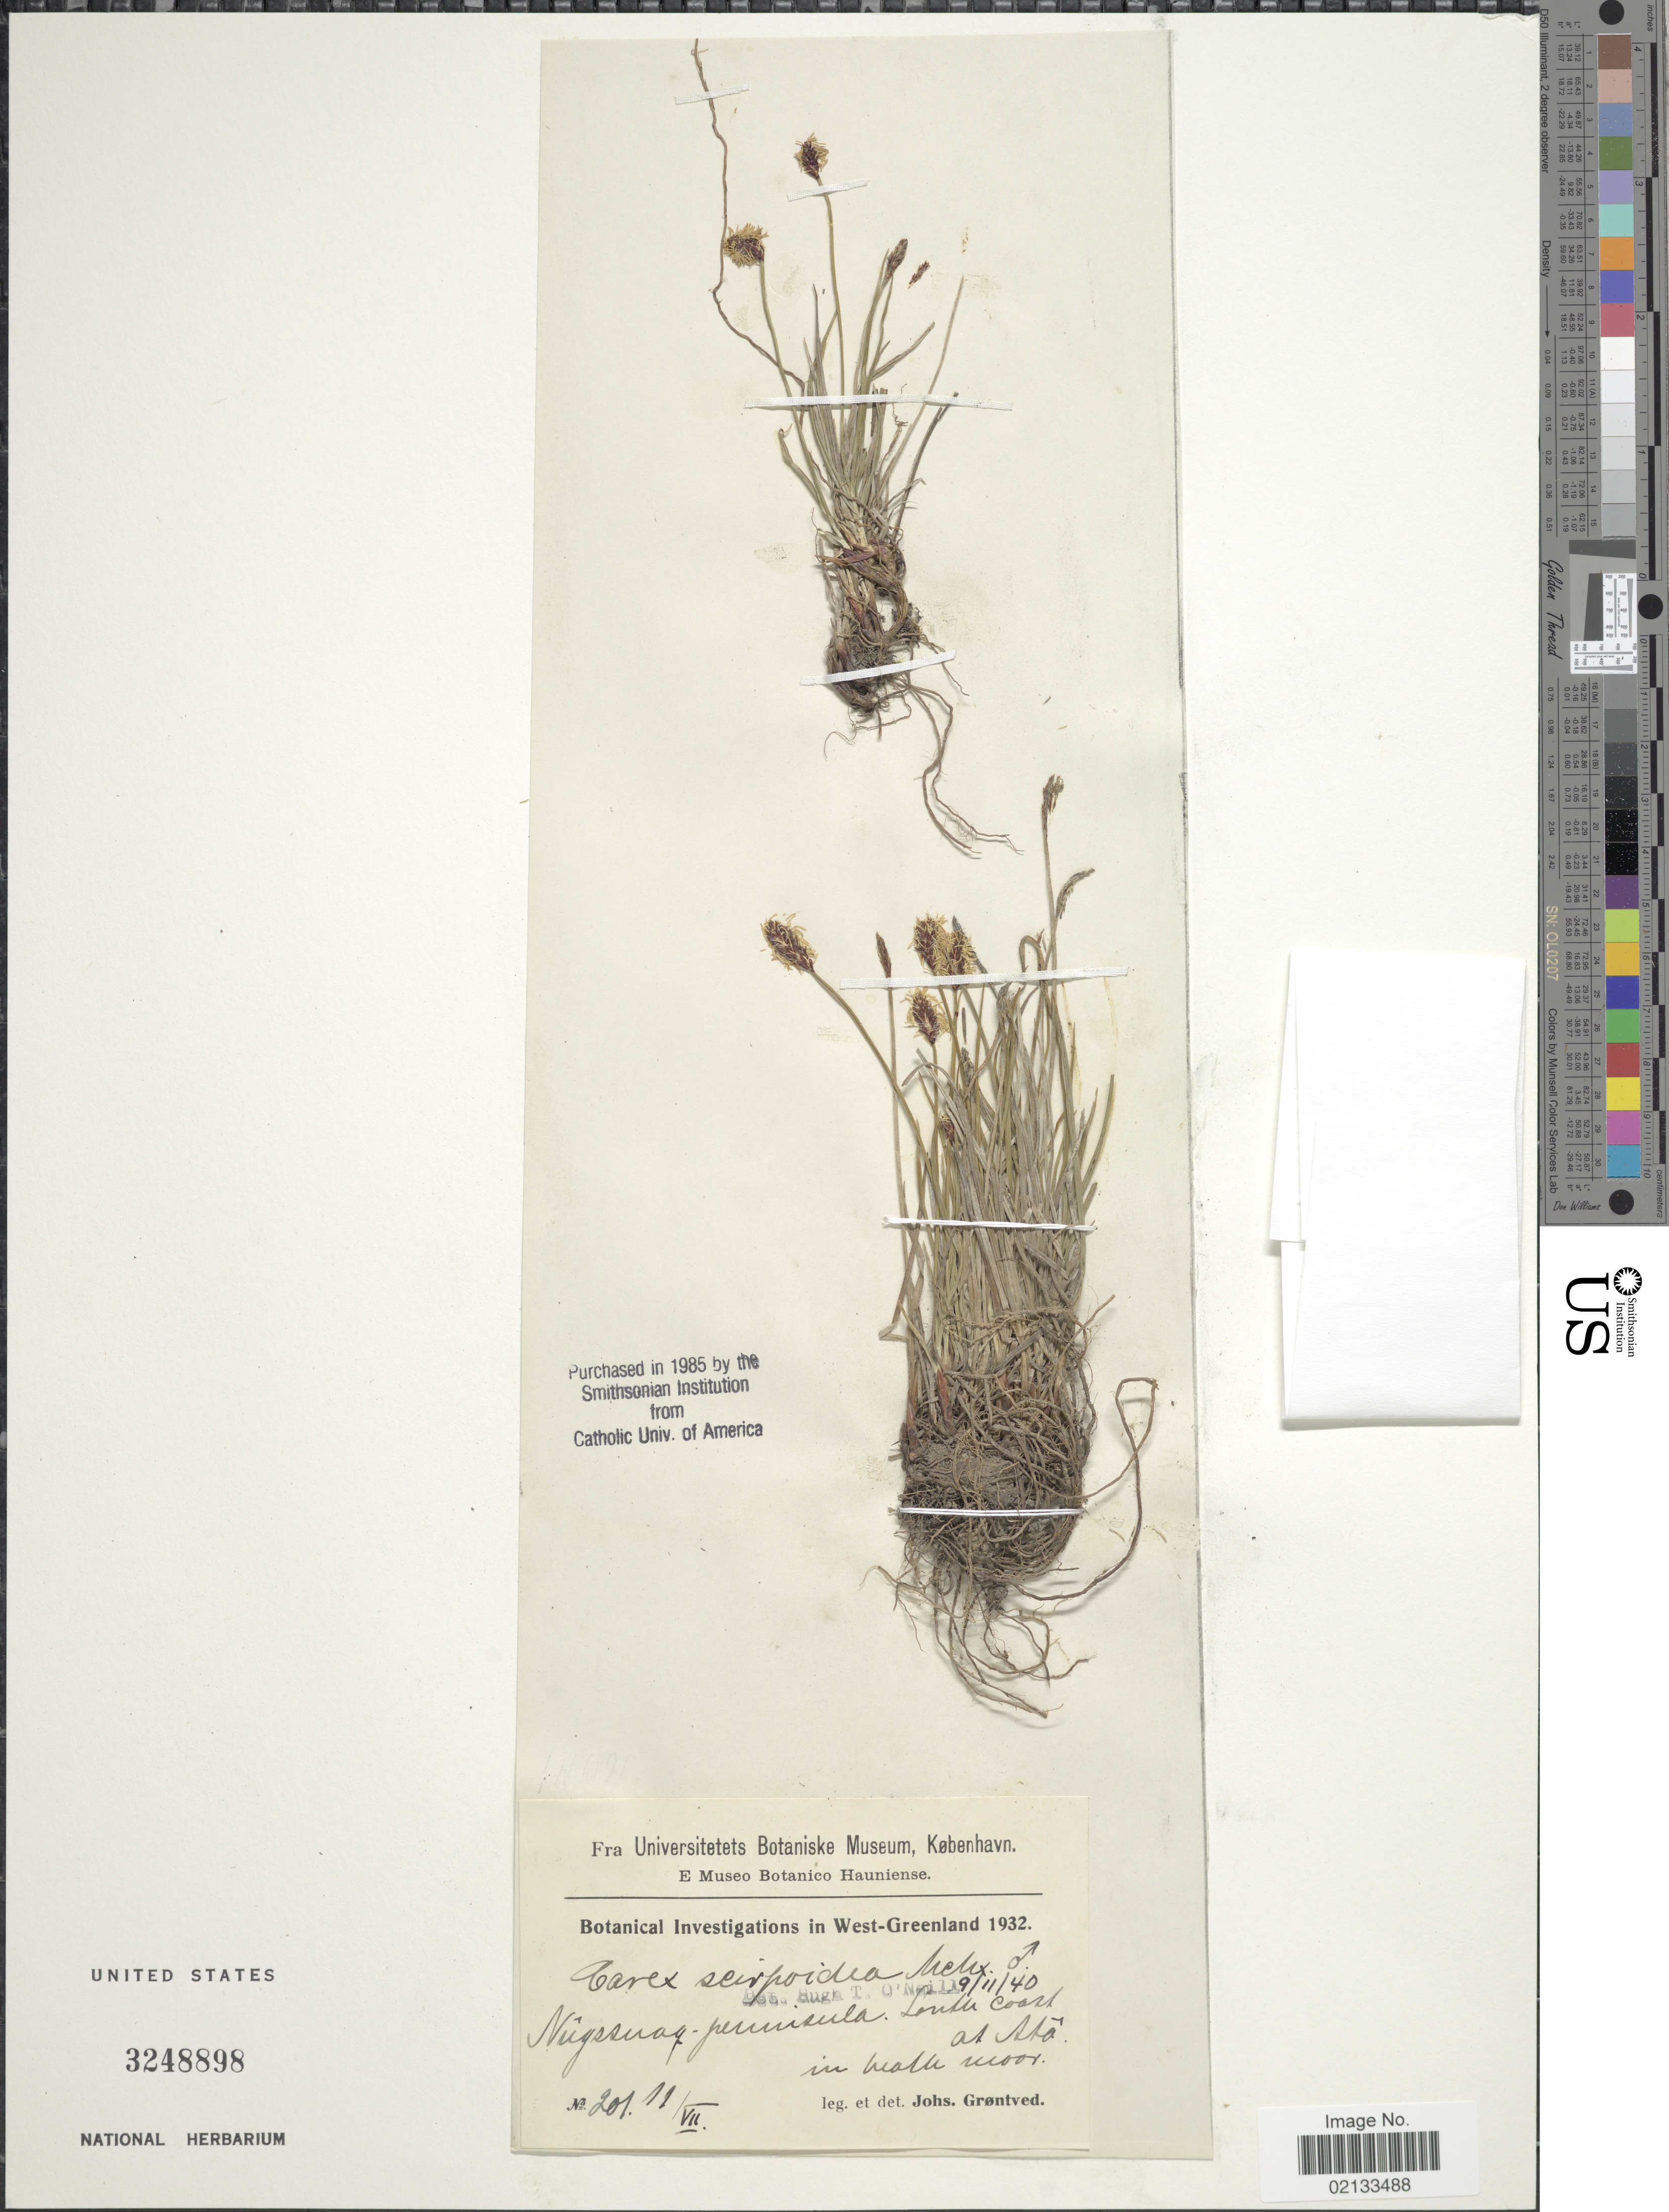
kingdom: Plantae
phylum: Tracheophyta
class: Liliopsida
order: Poales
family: Cyperaceae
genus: Carex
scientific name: Carex scirpoidea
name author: Michx.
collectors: J. Grøntved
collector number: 201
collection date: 1932-07-11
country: Greenland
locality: In West-Greenland, Nûgssuaq peninsula, South coast at Atâ, in heath moor.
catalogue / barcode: US 3248898